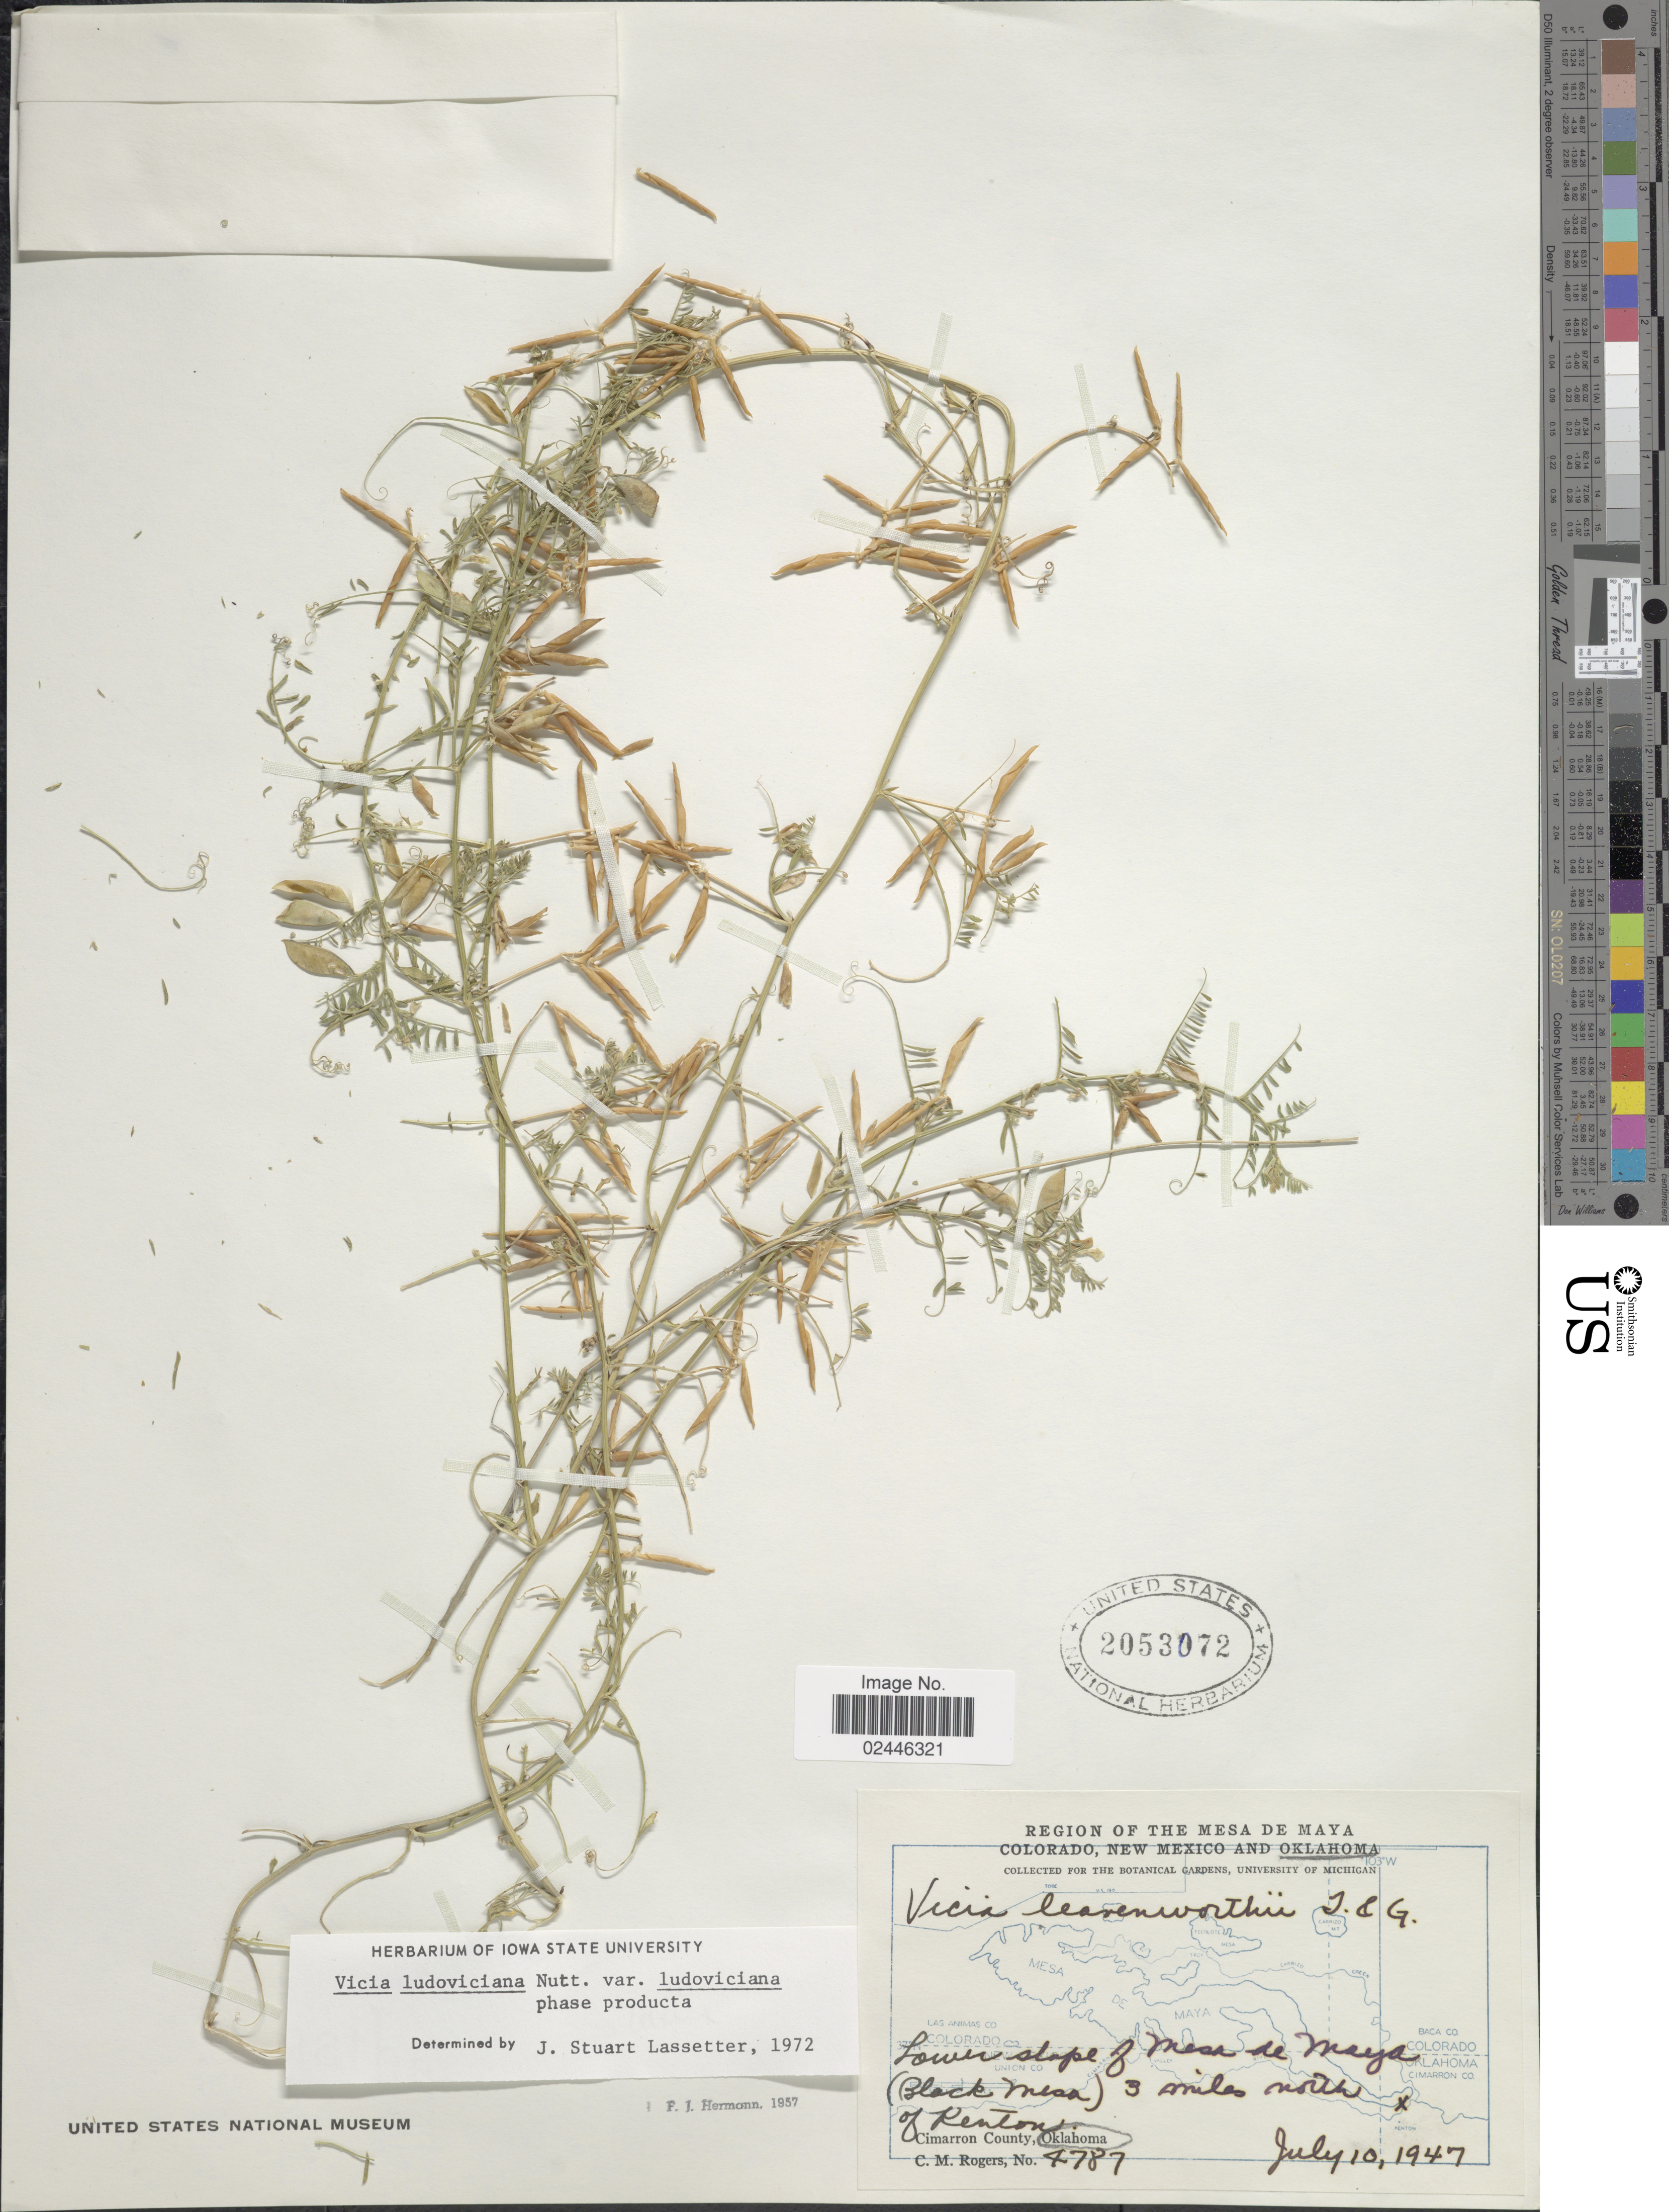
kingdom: Plantae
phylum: Tracheophyta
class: Magnoliopsida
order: Fabales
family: Fabaceae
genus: Vicia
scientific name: Vicia ludoviciana var. ludoviciana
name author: Nutt. ex Torr. & A. Gray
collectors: C. M. Rogers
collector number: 4787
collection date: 1947-07-10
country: United States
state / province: Oklahoma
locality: Region of The Mesa De Maya, Lower slope of Mesa de Maya (Black Mesa) 3 miles north of Kenton, Cimarron County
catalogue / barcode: US 2053072